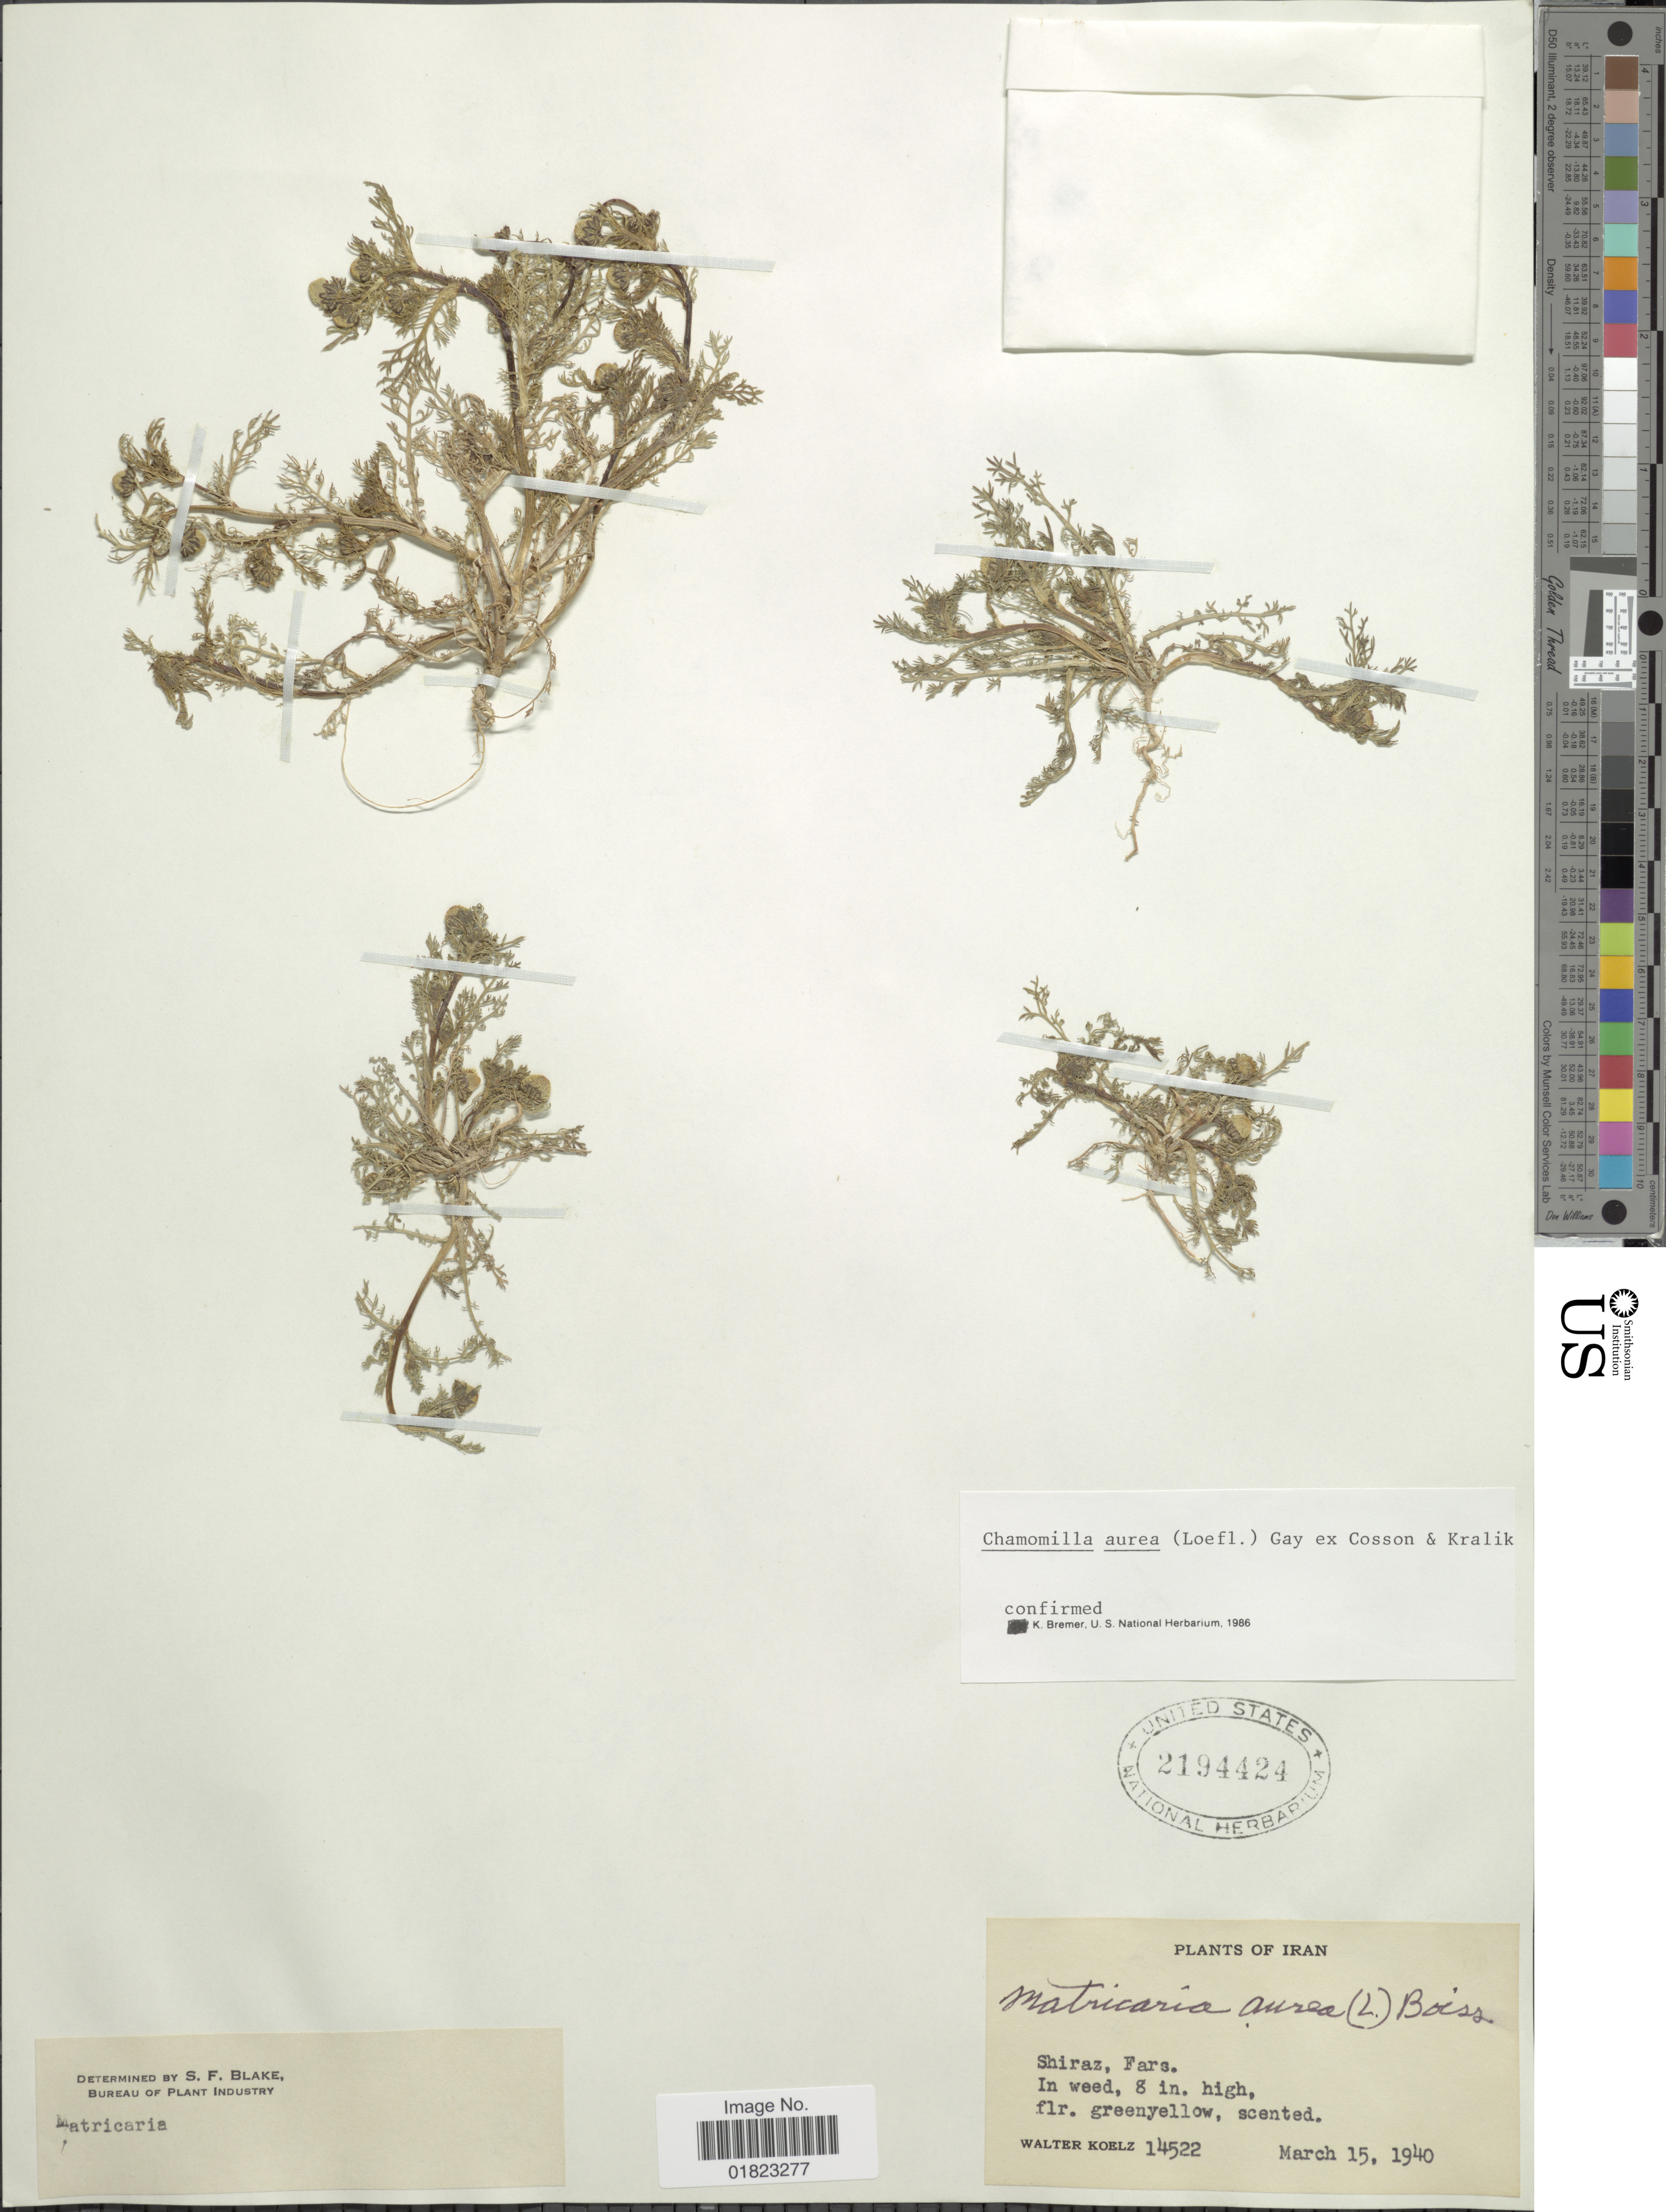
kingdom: Plantae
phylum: Tracheophyta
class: Magnoliopsida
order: Asterales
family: Asteraceae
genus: Matricaria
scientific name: Matricaria aurea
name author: (Loefl.) Sch. Bip.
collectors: W. N. Koelz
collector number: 14522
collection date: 1940-03-15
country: Iran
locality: Iran, Shiraz, Fars.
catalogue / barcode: US 2194424